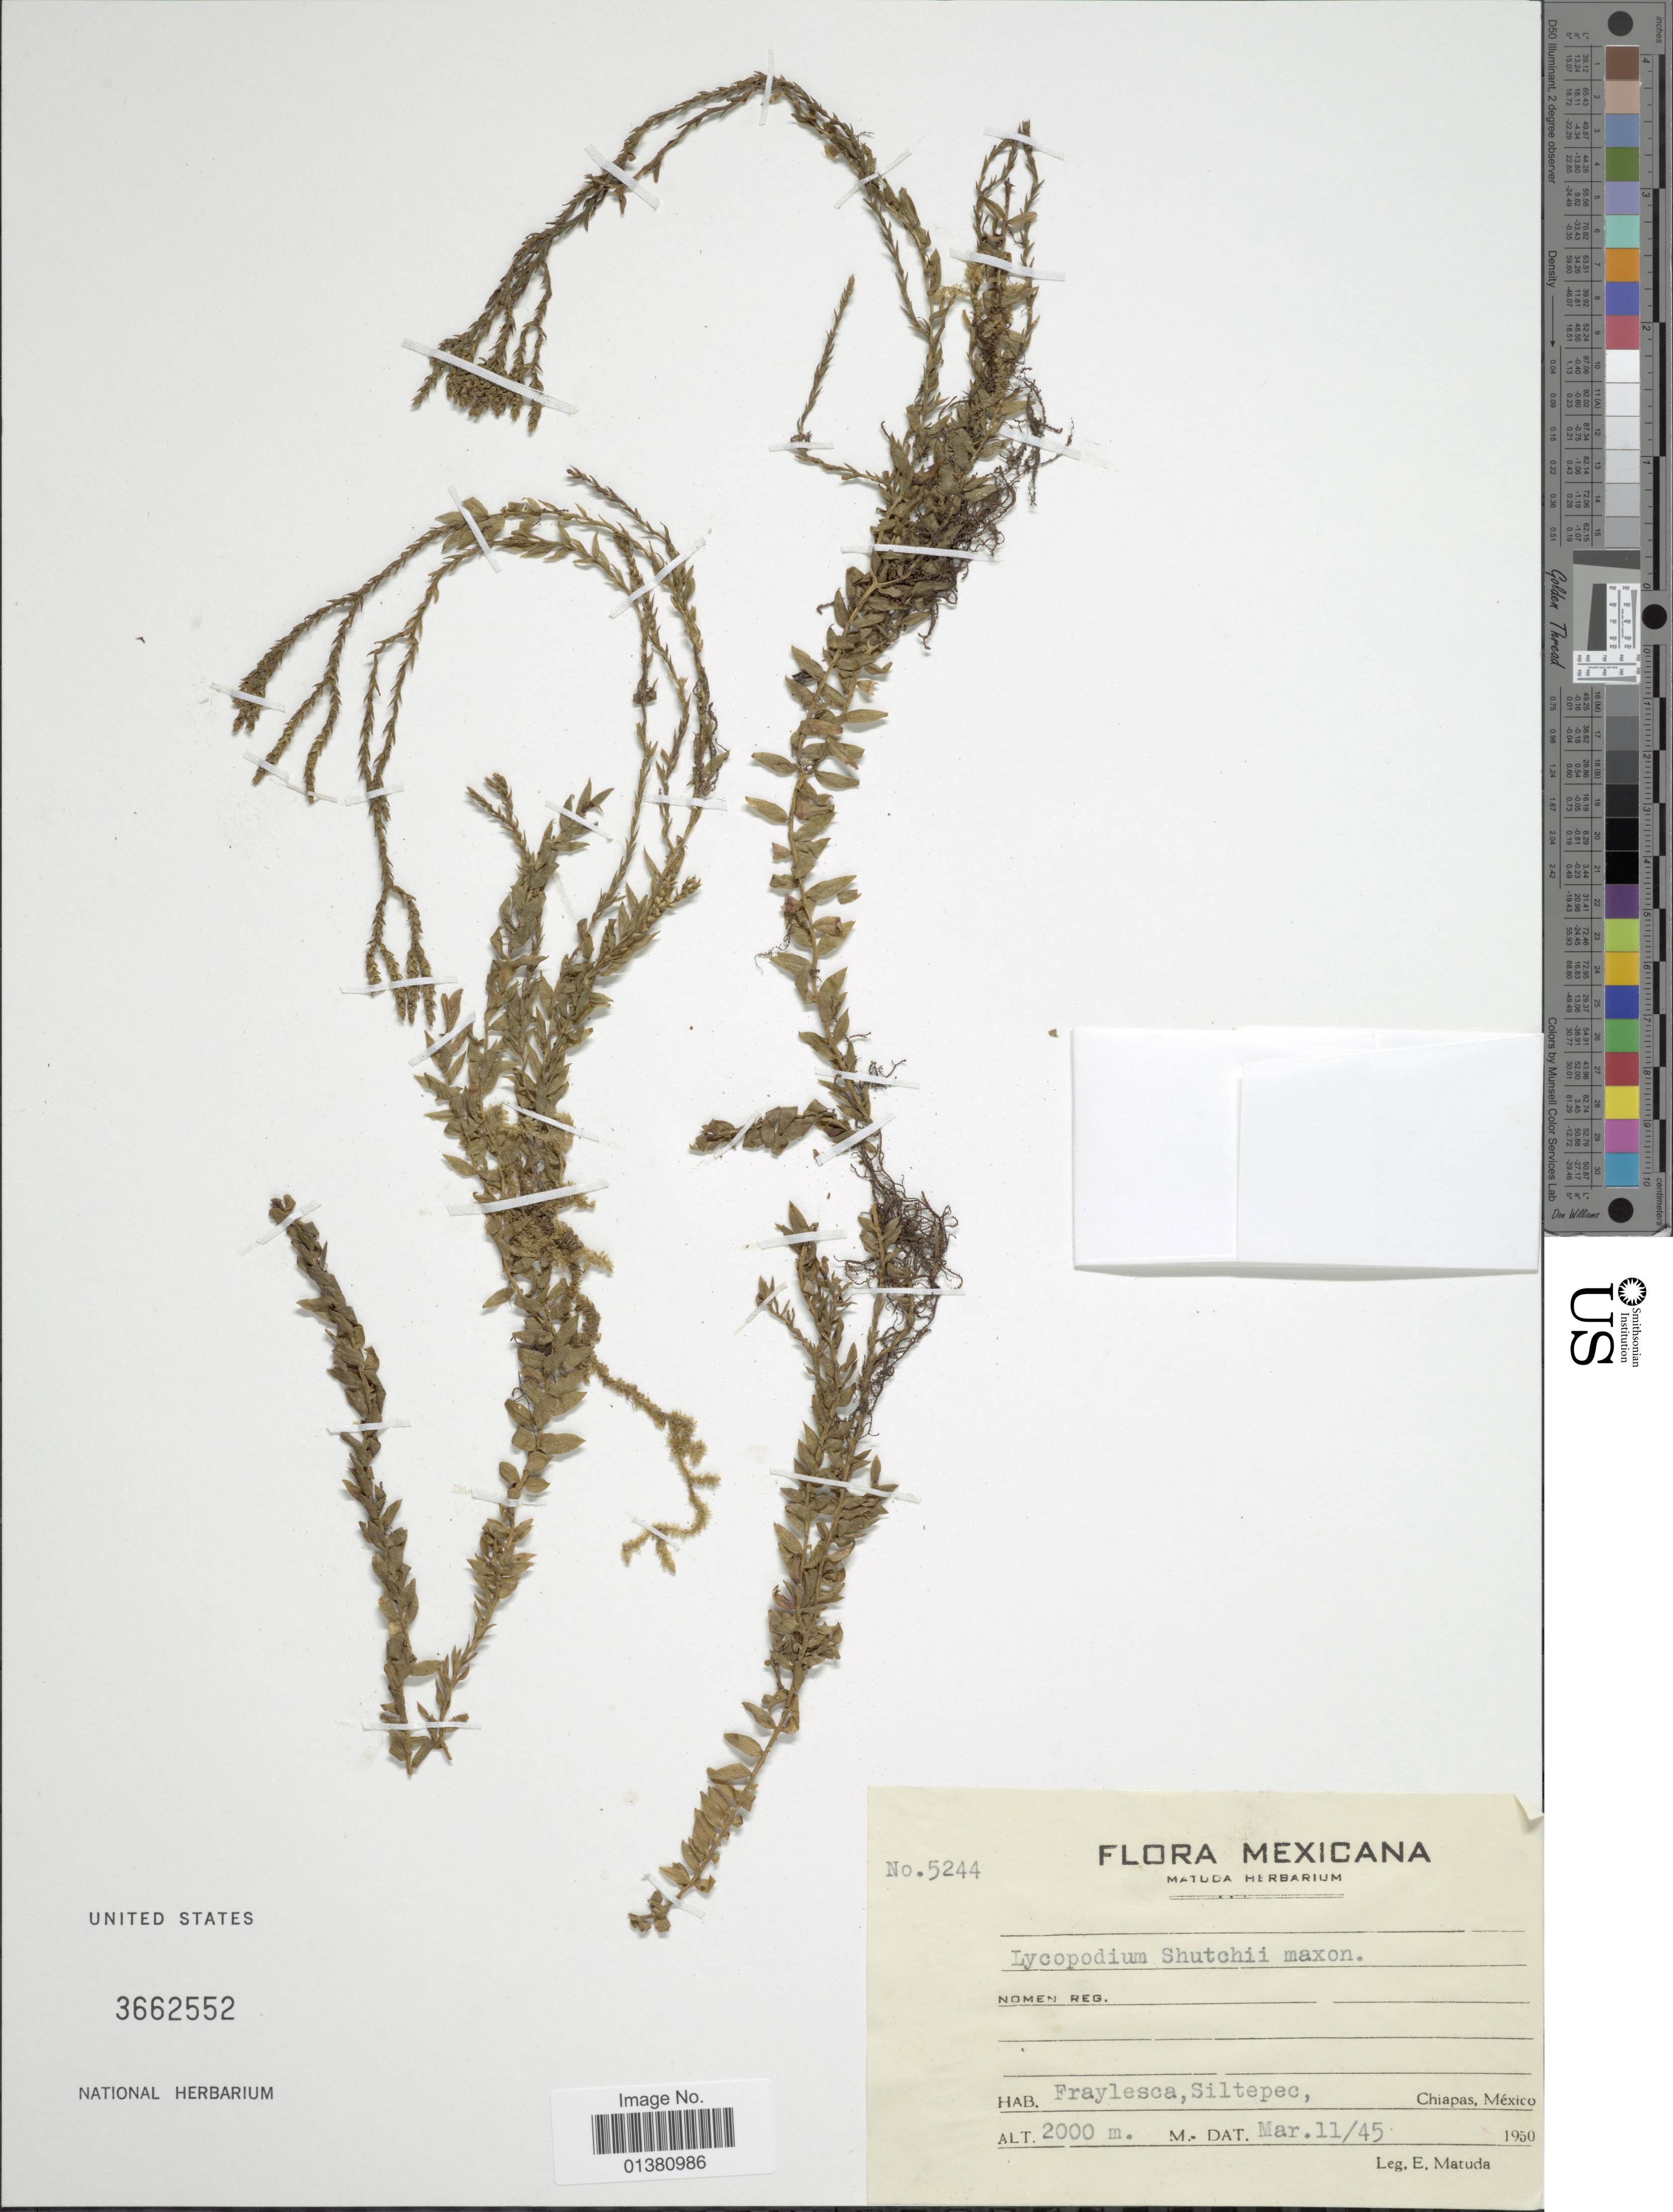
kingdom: Plantae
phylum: Tracheophyta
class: Lycopodiopsida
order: Lycopodiales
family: Lycopodiaceae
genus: Phlegmariurus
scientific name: Phlegmariurus myrsinites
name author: (Lam.) B. Øllg.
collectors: E. Matuda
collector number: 5244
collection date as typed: Transcribed d/m/y: 11/3/45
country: Mexico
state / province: Chiapas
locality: Fraylesca,Siltepec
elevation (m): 2000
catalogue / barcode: US 3662552